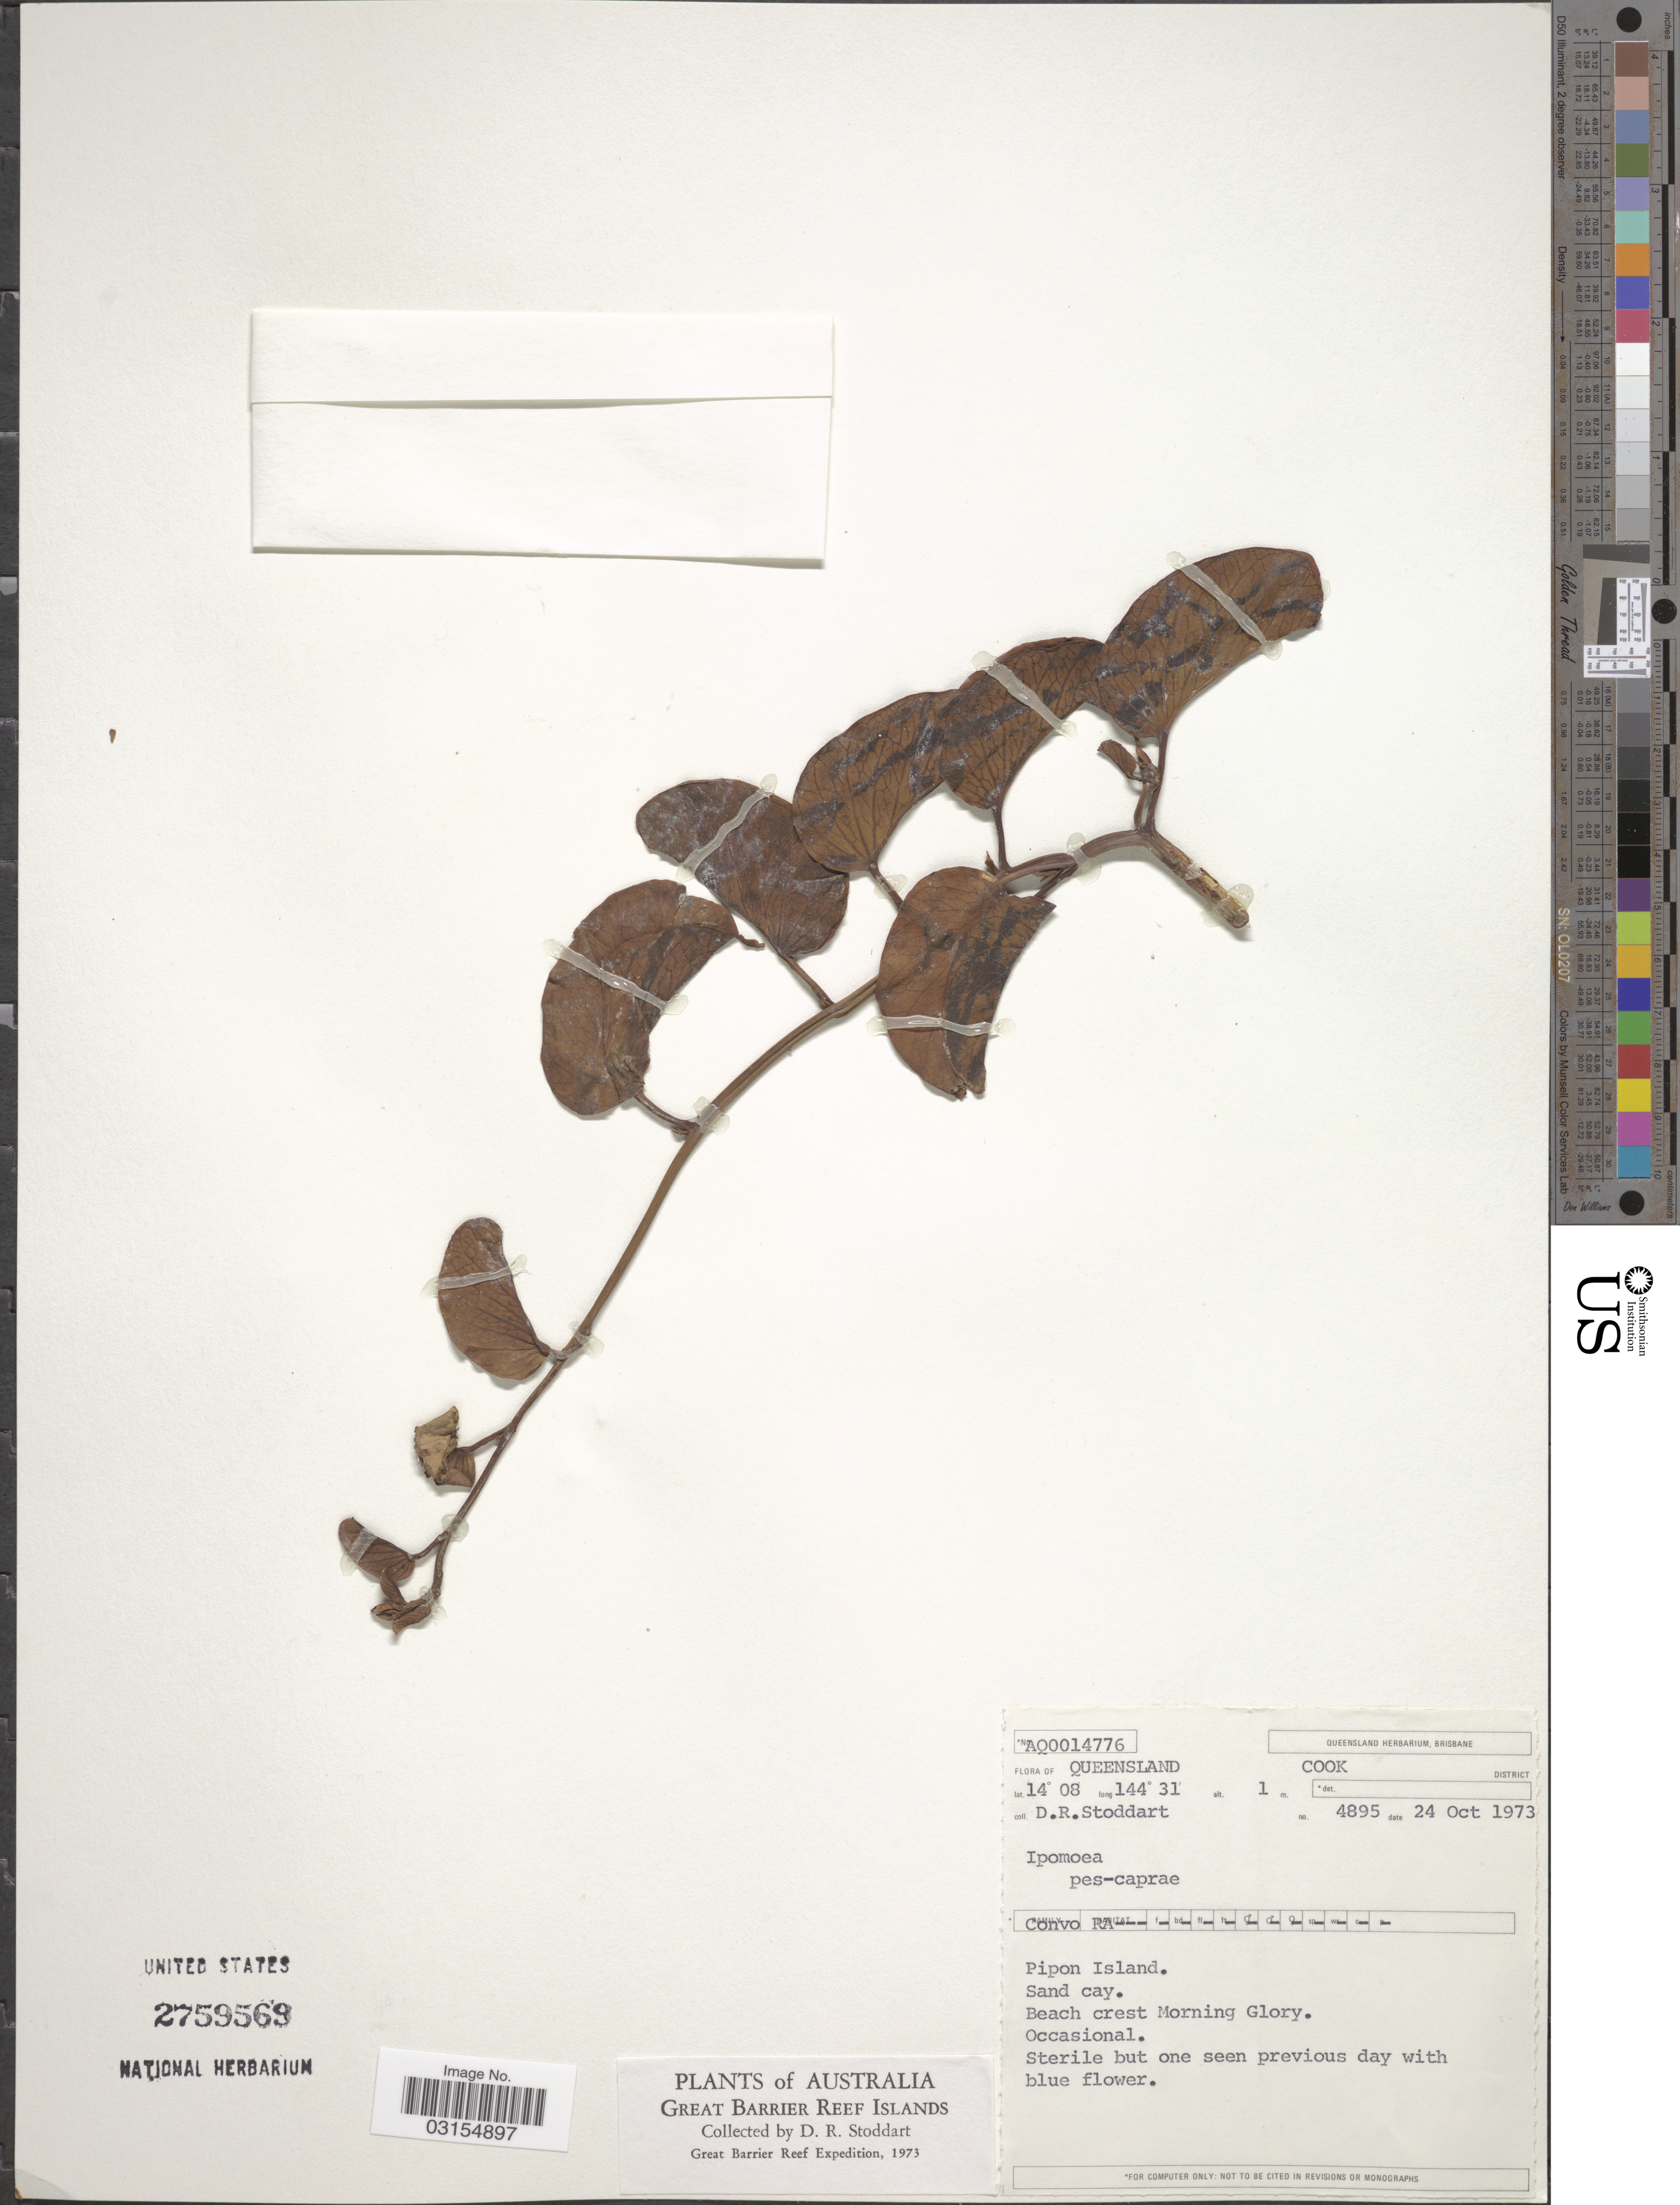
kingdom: Plantae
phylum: Tracheophyta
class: Magnoliopsida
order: Solanales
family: Convolvulaceae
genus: Ipomoea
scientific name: Ipomoea pes-caprae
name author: (L.) R. Br.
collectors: D. R. Stoddart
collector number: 4895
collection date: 1973-10-24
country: Australia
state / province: Queensland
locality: Great Barrier Reef Islands. Cook District. Pipon Island. Sand cay.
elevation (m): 1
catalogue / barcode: US 2759569